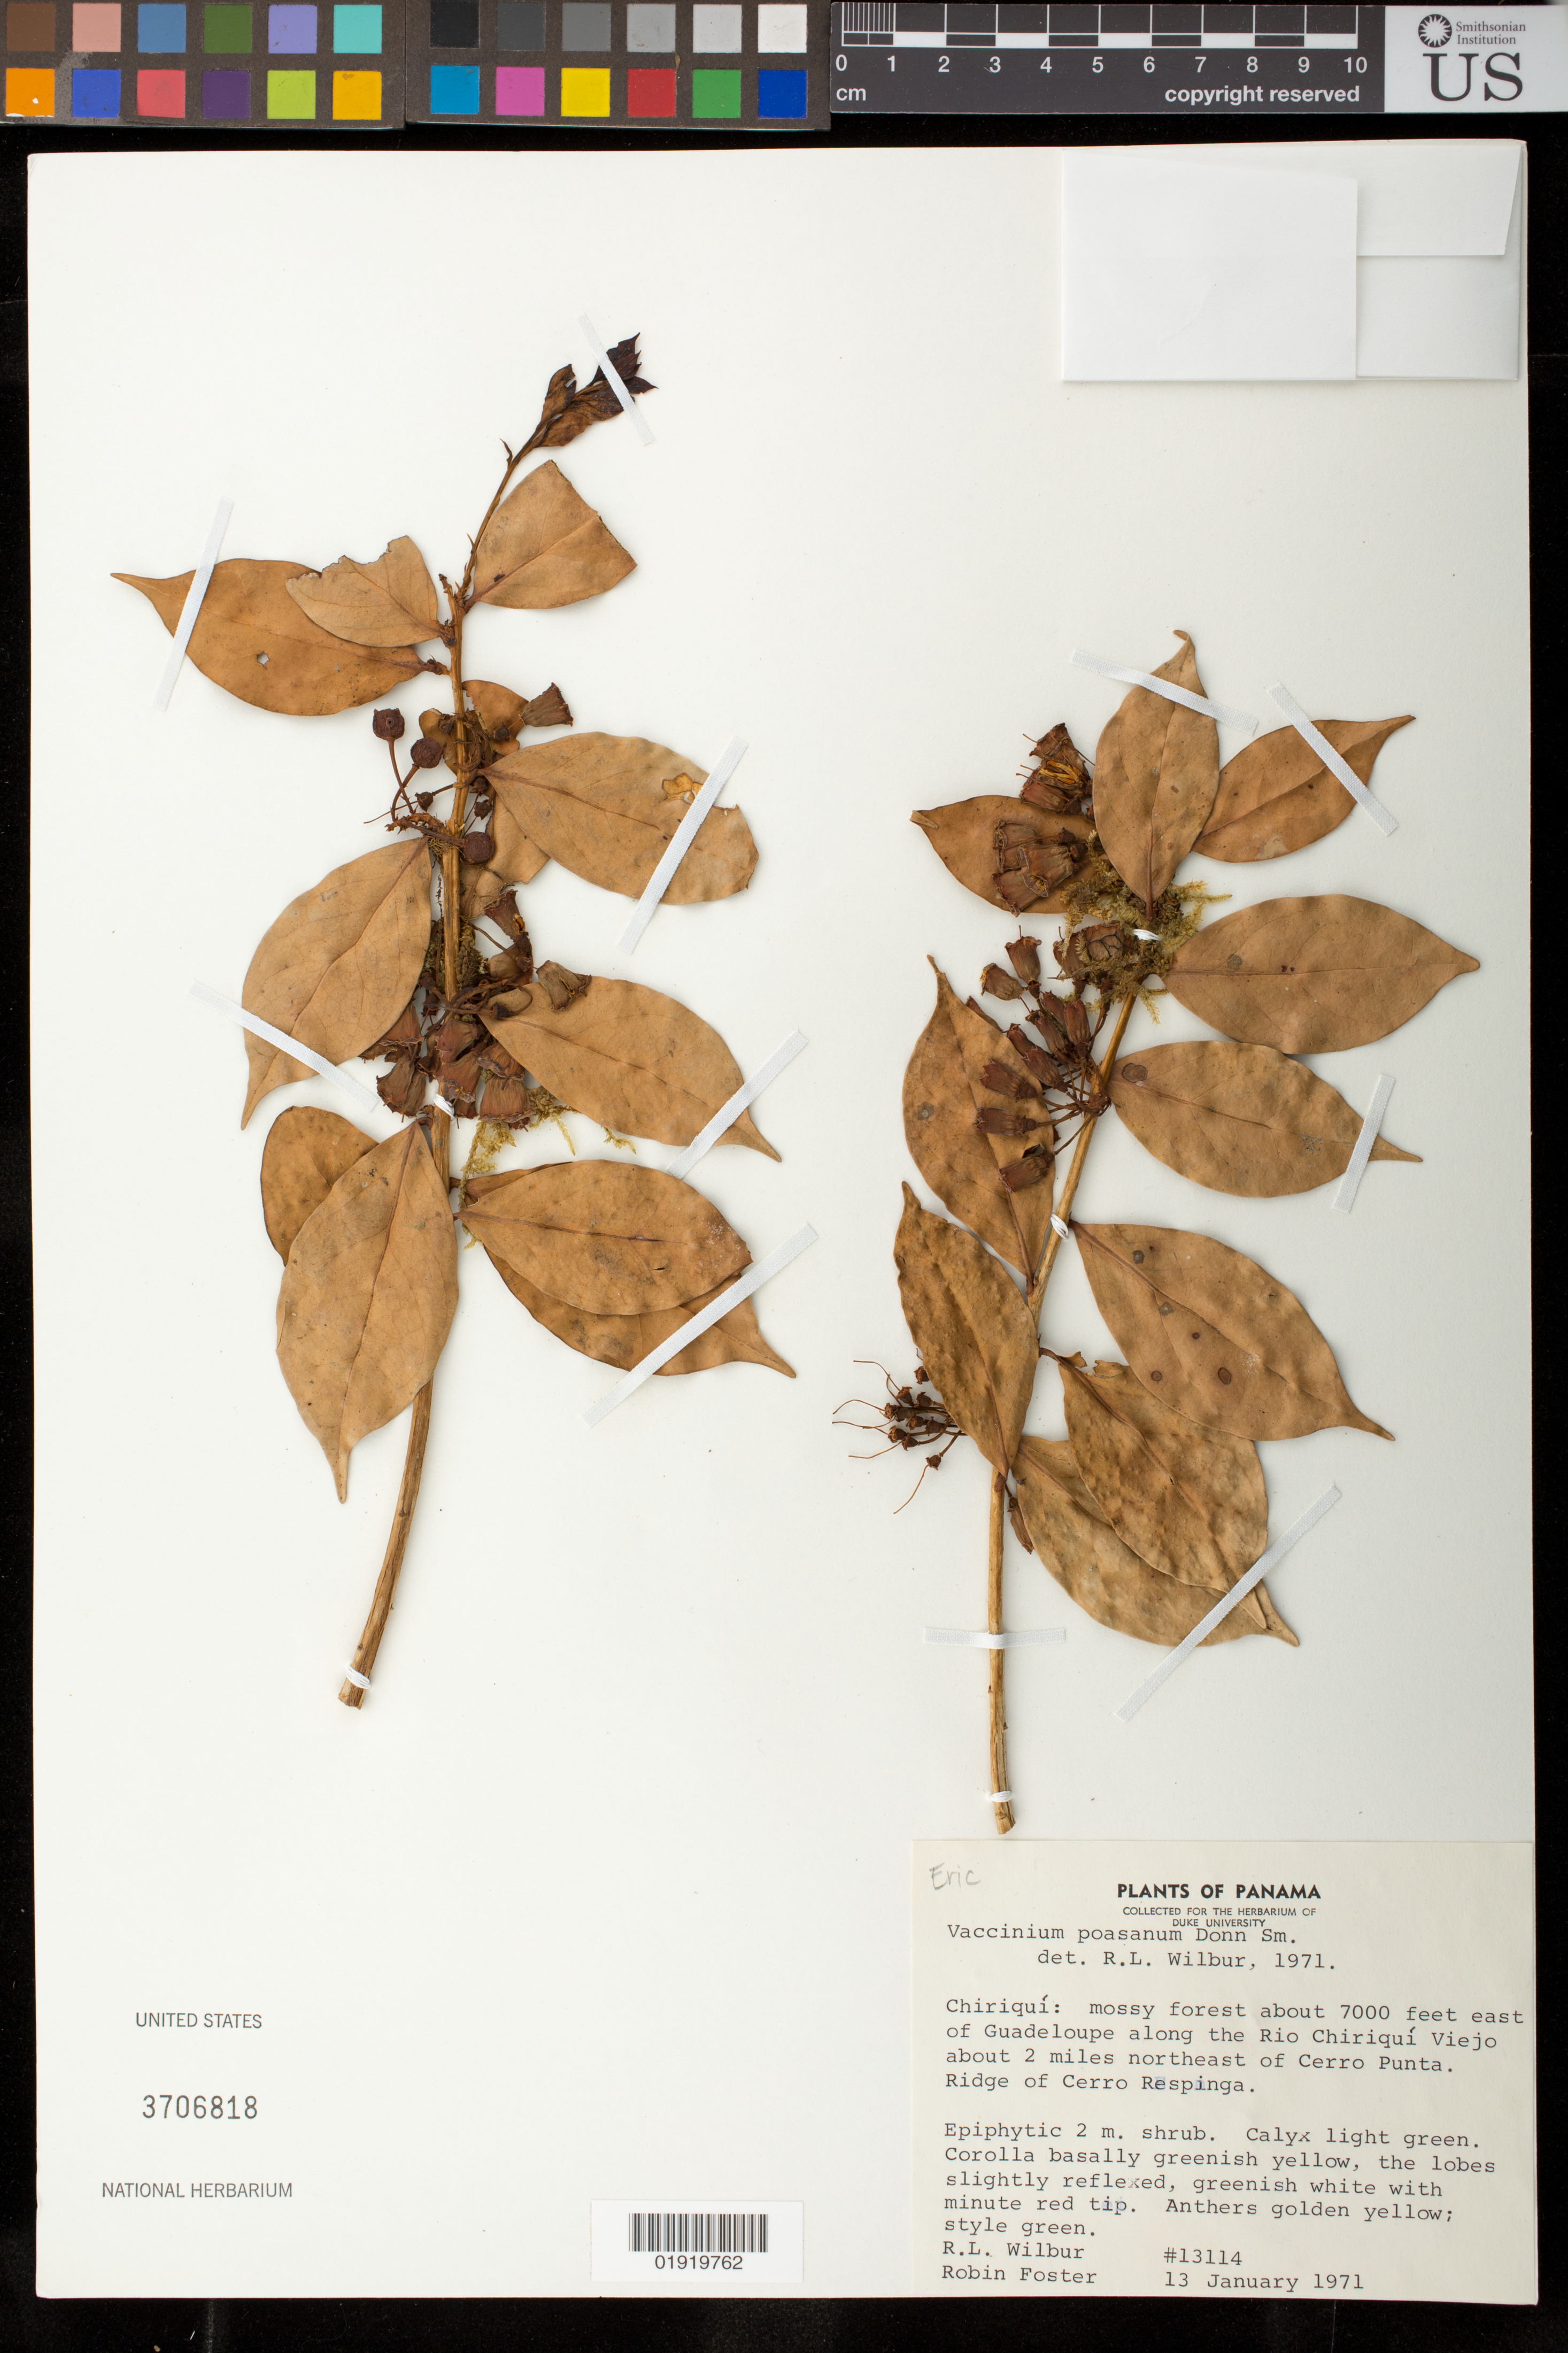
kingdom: Plantae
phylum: Tracheophyta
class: Magnoliopsida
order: Ericales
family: Ericaceae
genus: Vaccinium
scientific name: Vaccinium poasanum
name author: Donn. Sm.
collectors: R. L. Wilbur, J. Teeri & R. Foster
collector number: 13114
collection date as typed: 13 Jan 1971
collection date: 1971-01-13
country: Panama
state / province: Chiriquí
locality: Chiriquí: mossy forest about 7000 ft. east of Guadaloupe along the Rio Chiriquí Viejo about 2 miles northeast of Cerro Punta. Ridge of Cerro Respinga.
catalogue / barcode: US 3706818